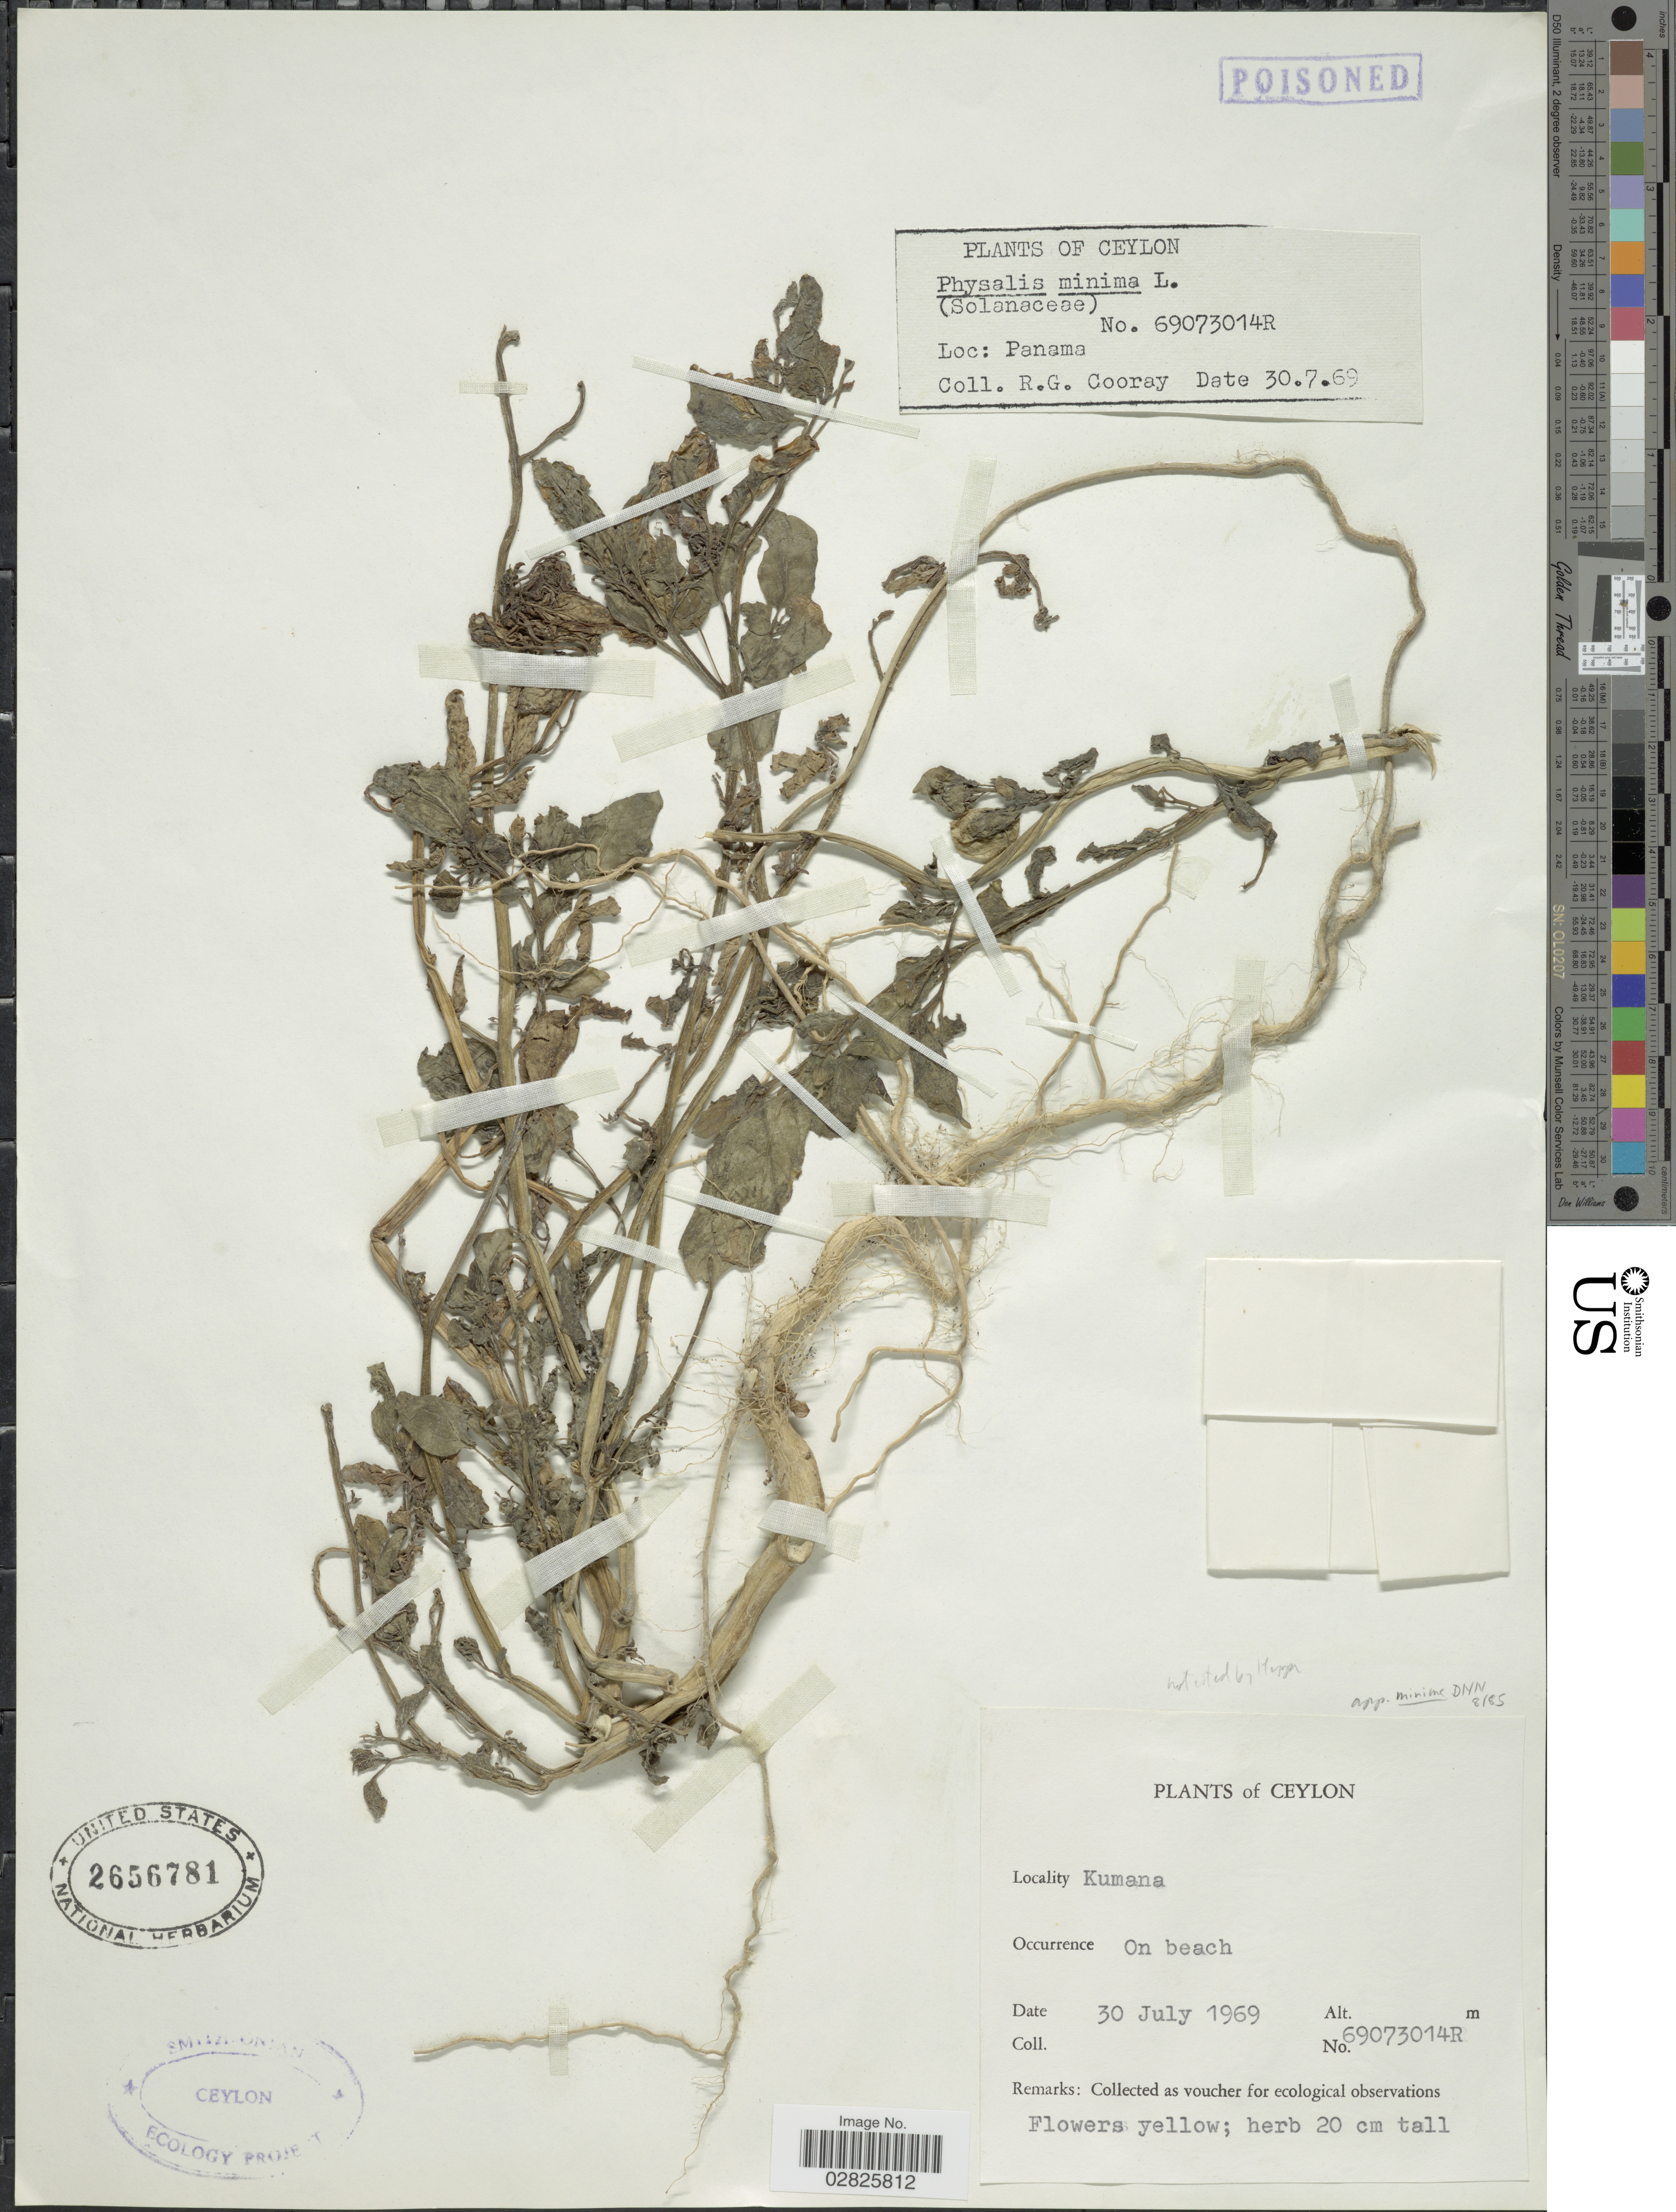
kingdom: Plantae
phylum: Tracheophyta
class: Magnoliopsida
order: Solanales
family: Solanaceae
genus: Physalis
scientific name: Physalis minima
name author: L.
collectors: R. Cooray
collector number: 69073014R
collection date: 1969-07-30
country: Sri Lanka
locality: Ceylon. Kumana. Panama.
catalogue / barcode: US 2656781